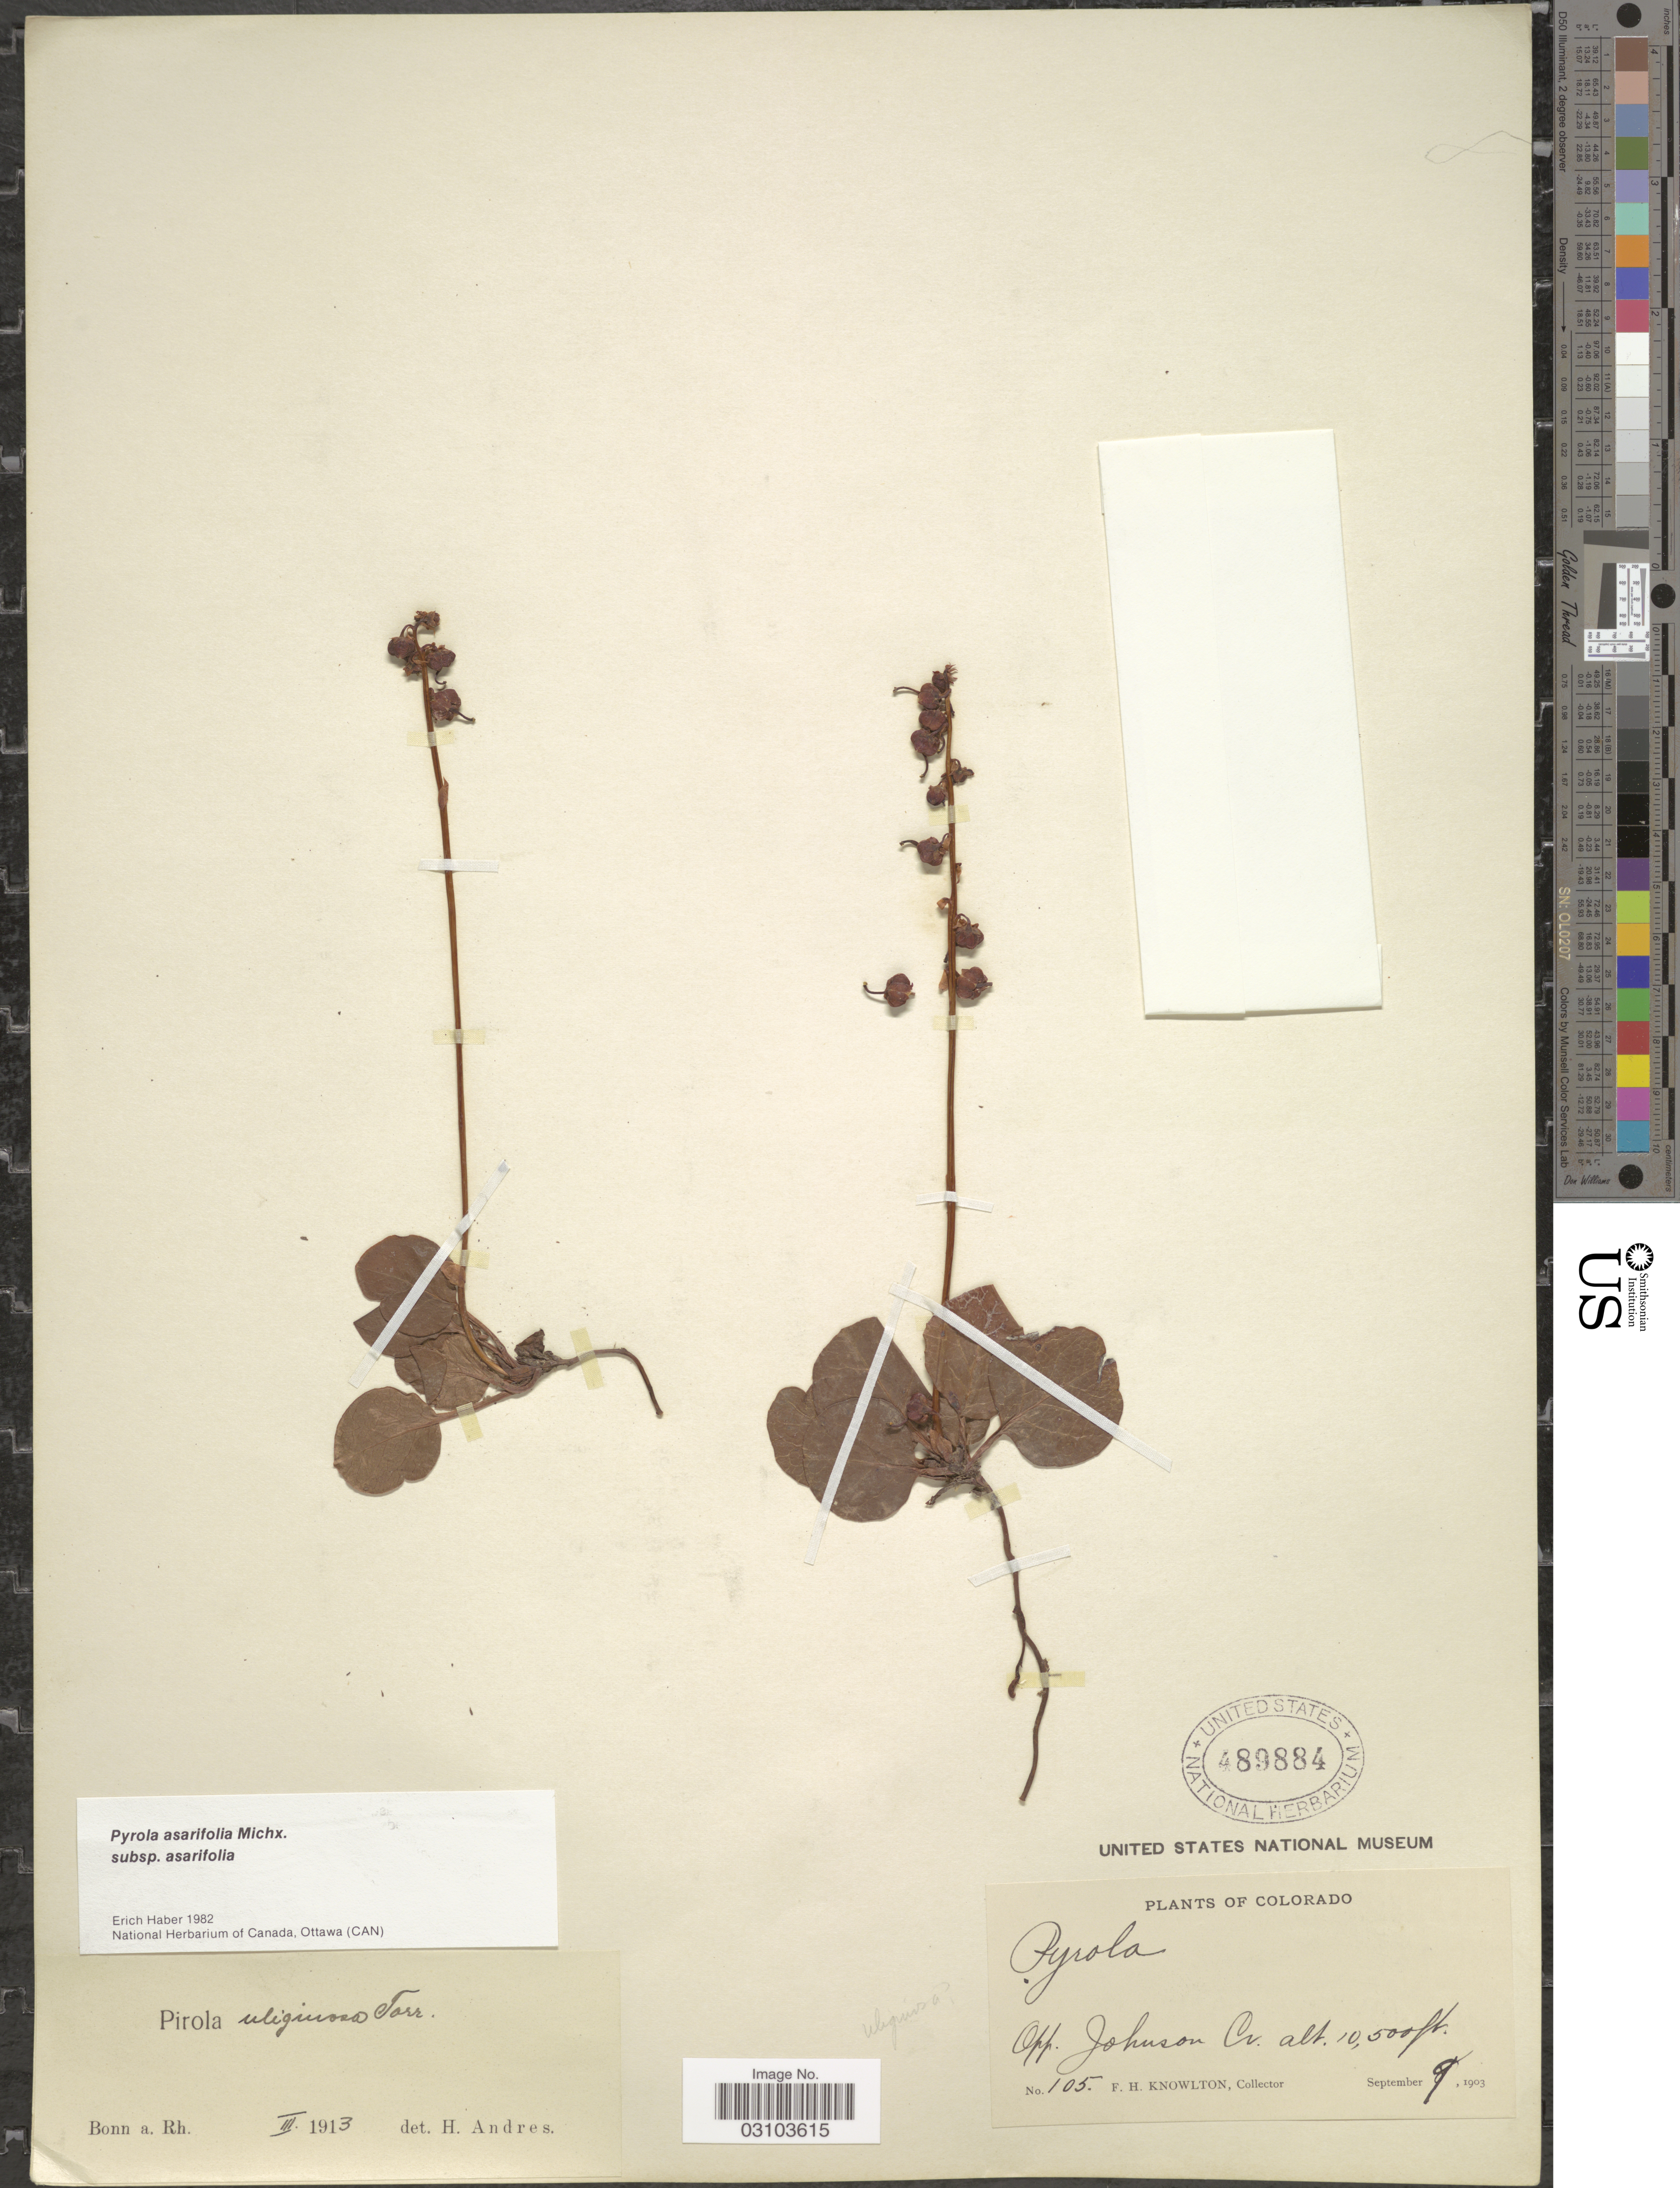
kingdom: Plantae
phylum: Tracheophyta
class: Magnoliopsida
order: Ericales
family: Ericaceae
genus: Pyrola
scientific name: Pyrola asarifolia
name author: Michx.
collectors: F. H. Knowlton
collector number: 105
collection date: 1903-09-09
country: United States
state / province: Colorado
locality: Opp. Johnson Cr.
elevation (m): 3200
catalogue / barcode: US 489884